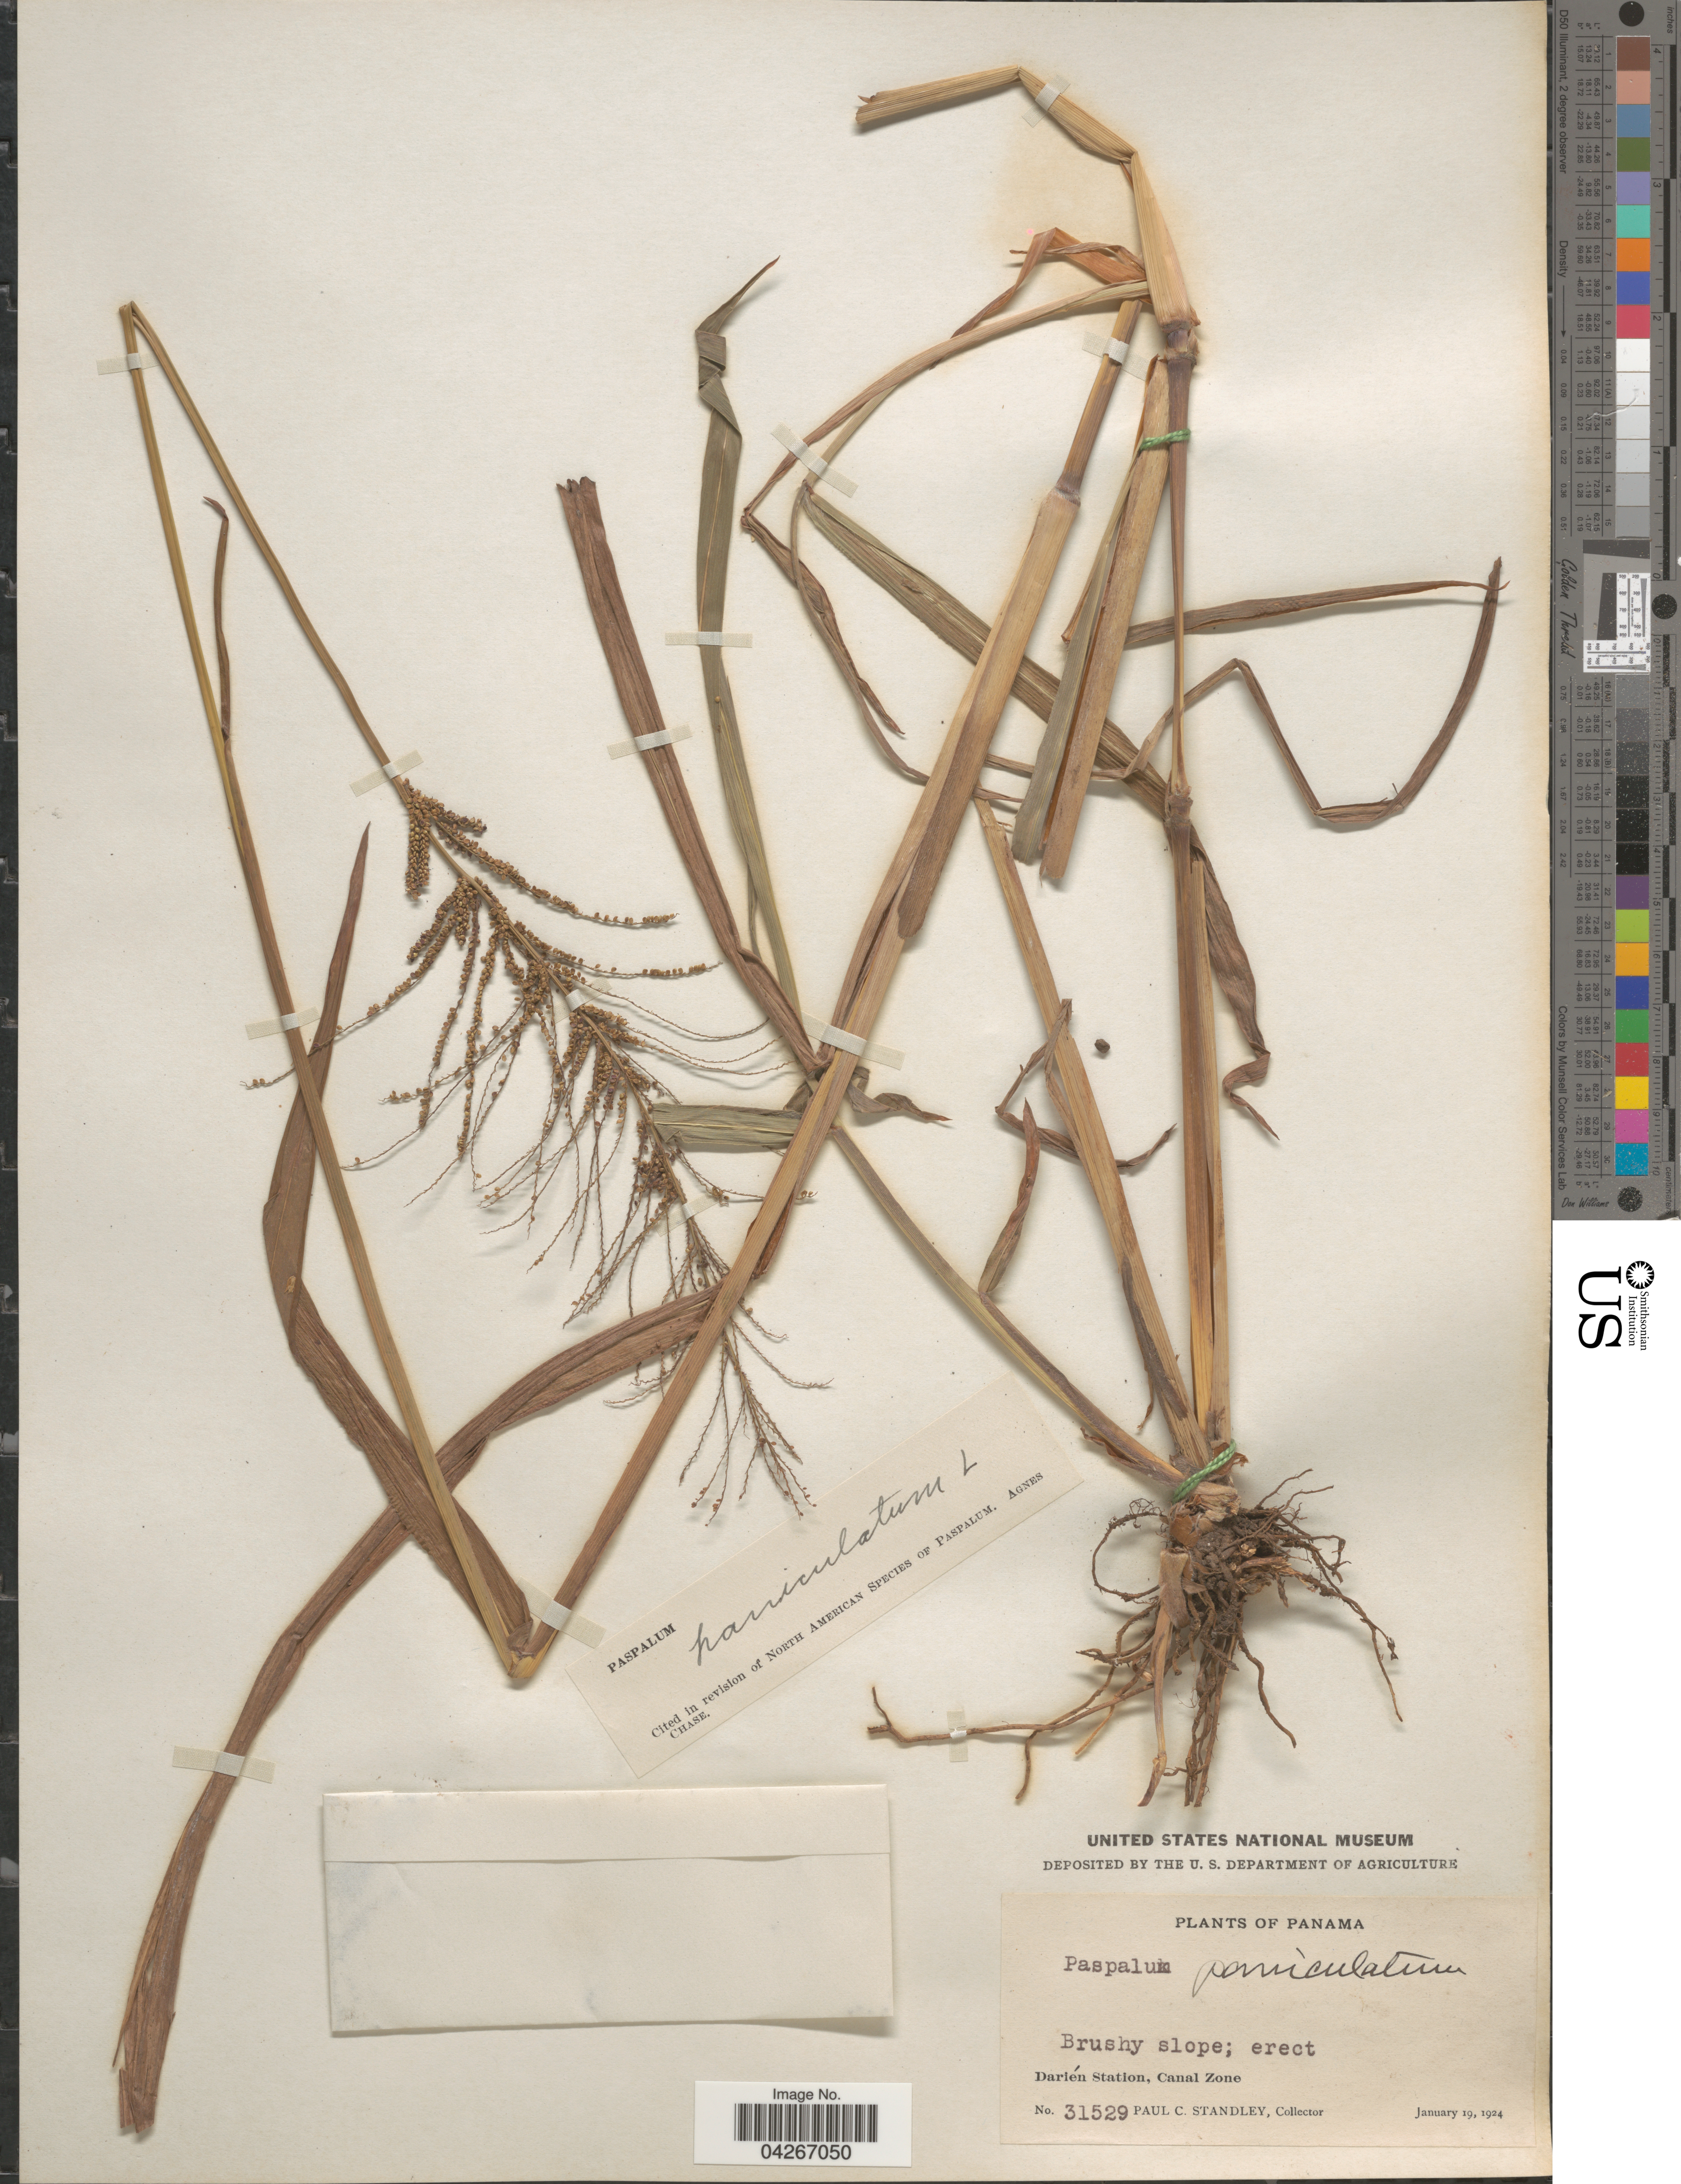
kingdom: Plantae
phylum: Tracheophyta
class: Liliopsida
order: Poales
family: Poaceae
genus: Paspalum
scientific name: Paspalum paniculatum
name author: L.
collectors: P. C. Standley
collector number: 31529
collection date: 1924-01-19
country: Panama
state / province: Colón / Panamá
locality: Darién Station, Canal Zone.